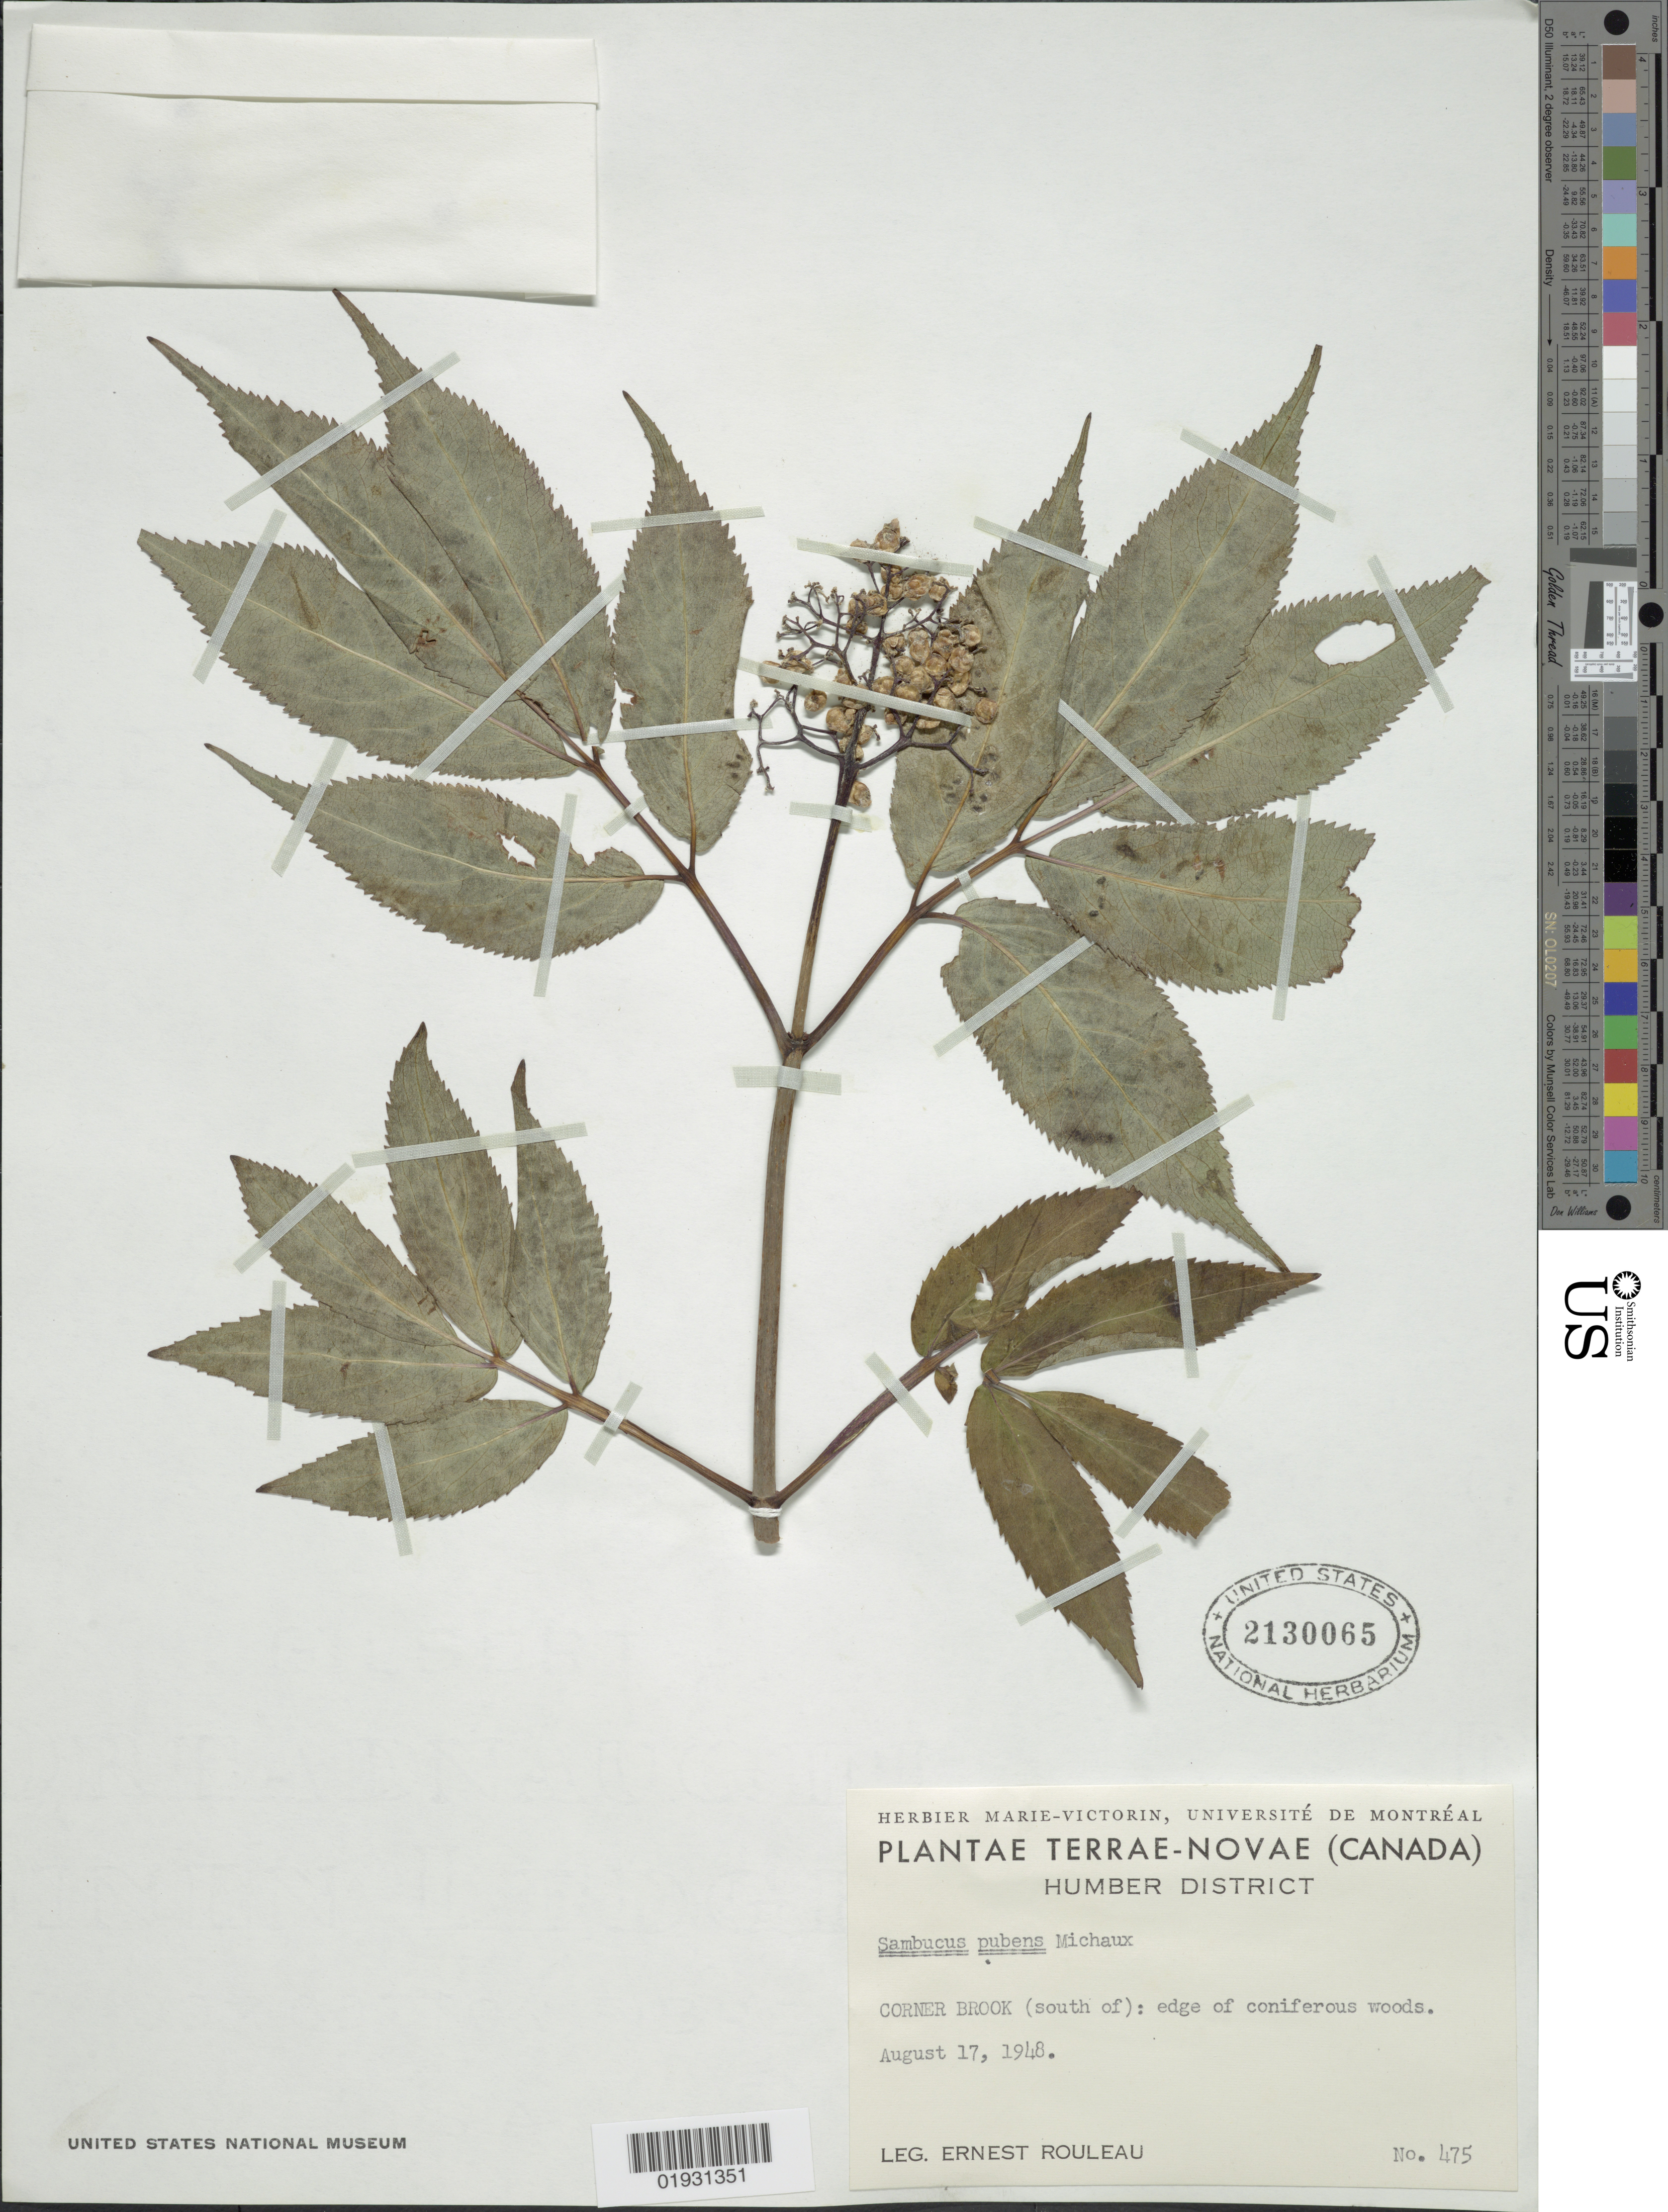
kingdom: Plantae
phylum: Tracheophyta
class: Magnoliopsida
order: Dipsacales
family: Viburnaceae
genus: Sambucus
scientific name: Sambucus racemosa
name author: L.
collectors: J. Rouleau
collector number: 475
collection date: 1948-08-17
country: Canada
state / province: Newfoundland and Labrador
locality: Terrae-Novae, Humber District, Corner Brook (south of).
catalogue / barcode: US 2130065